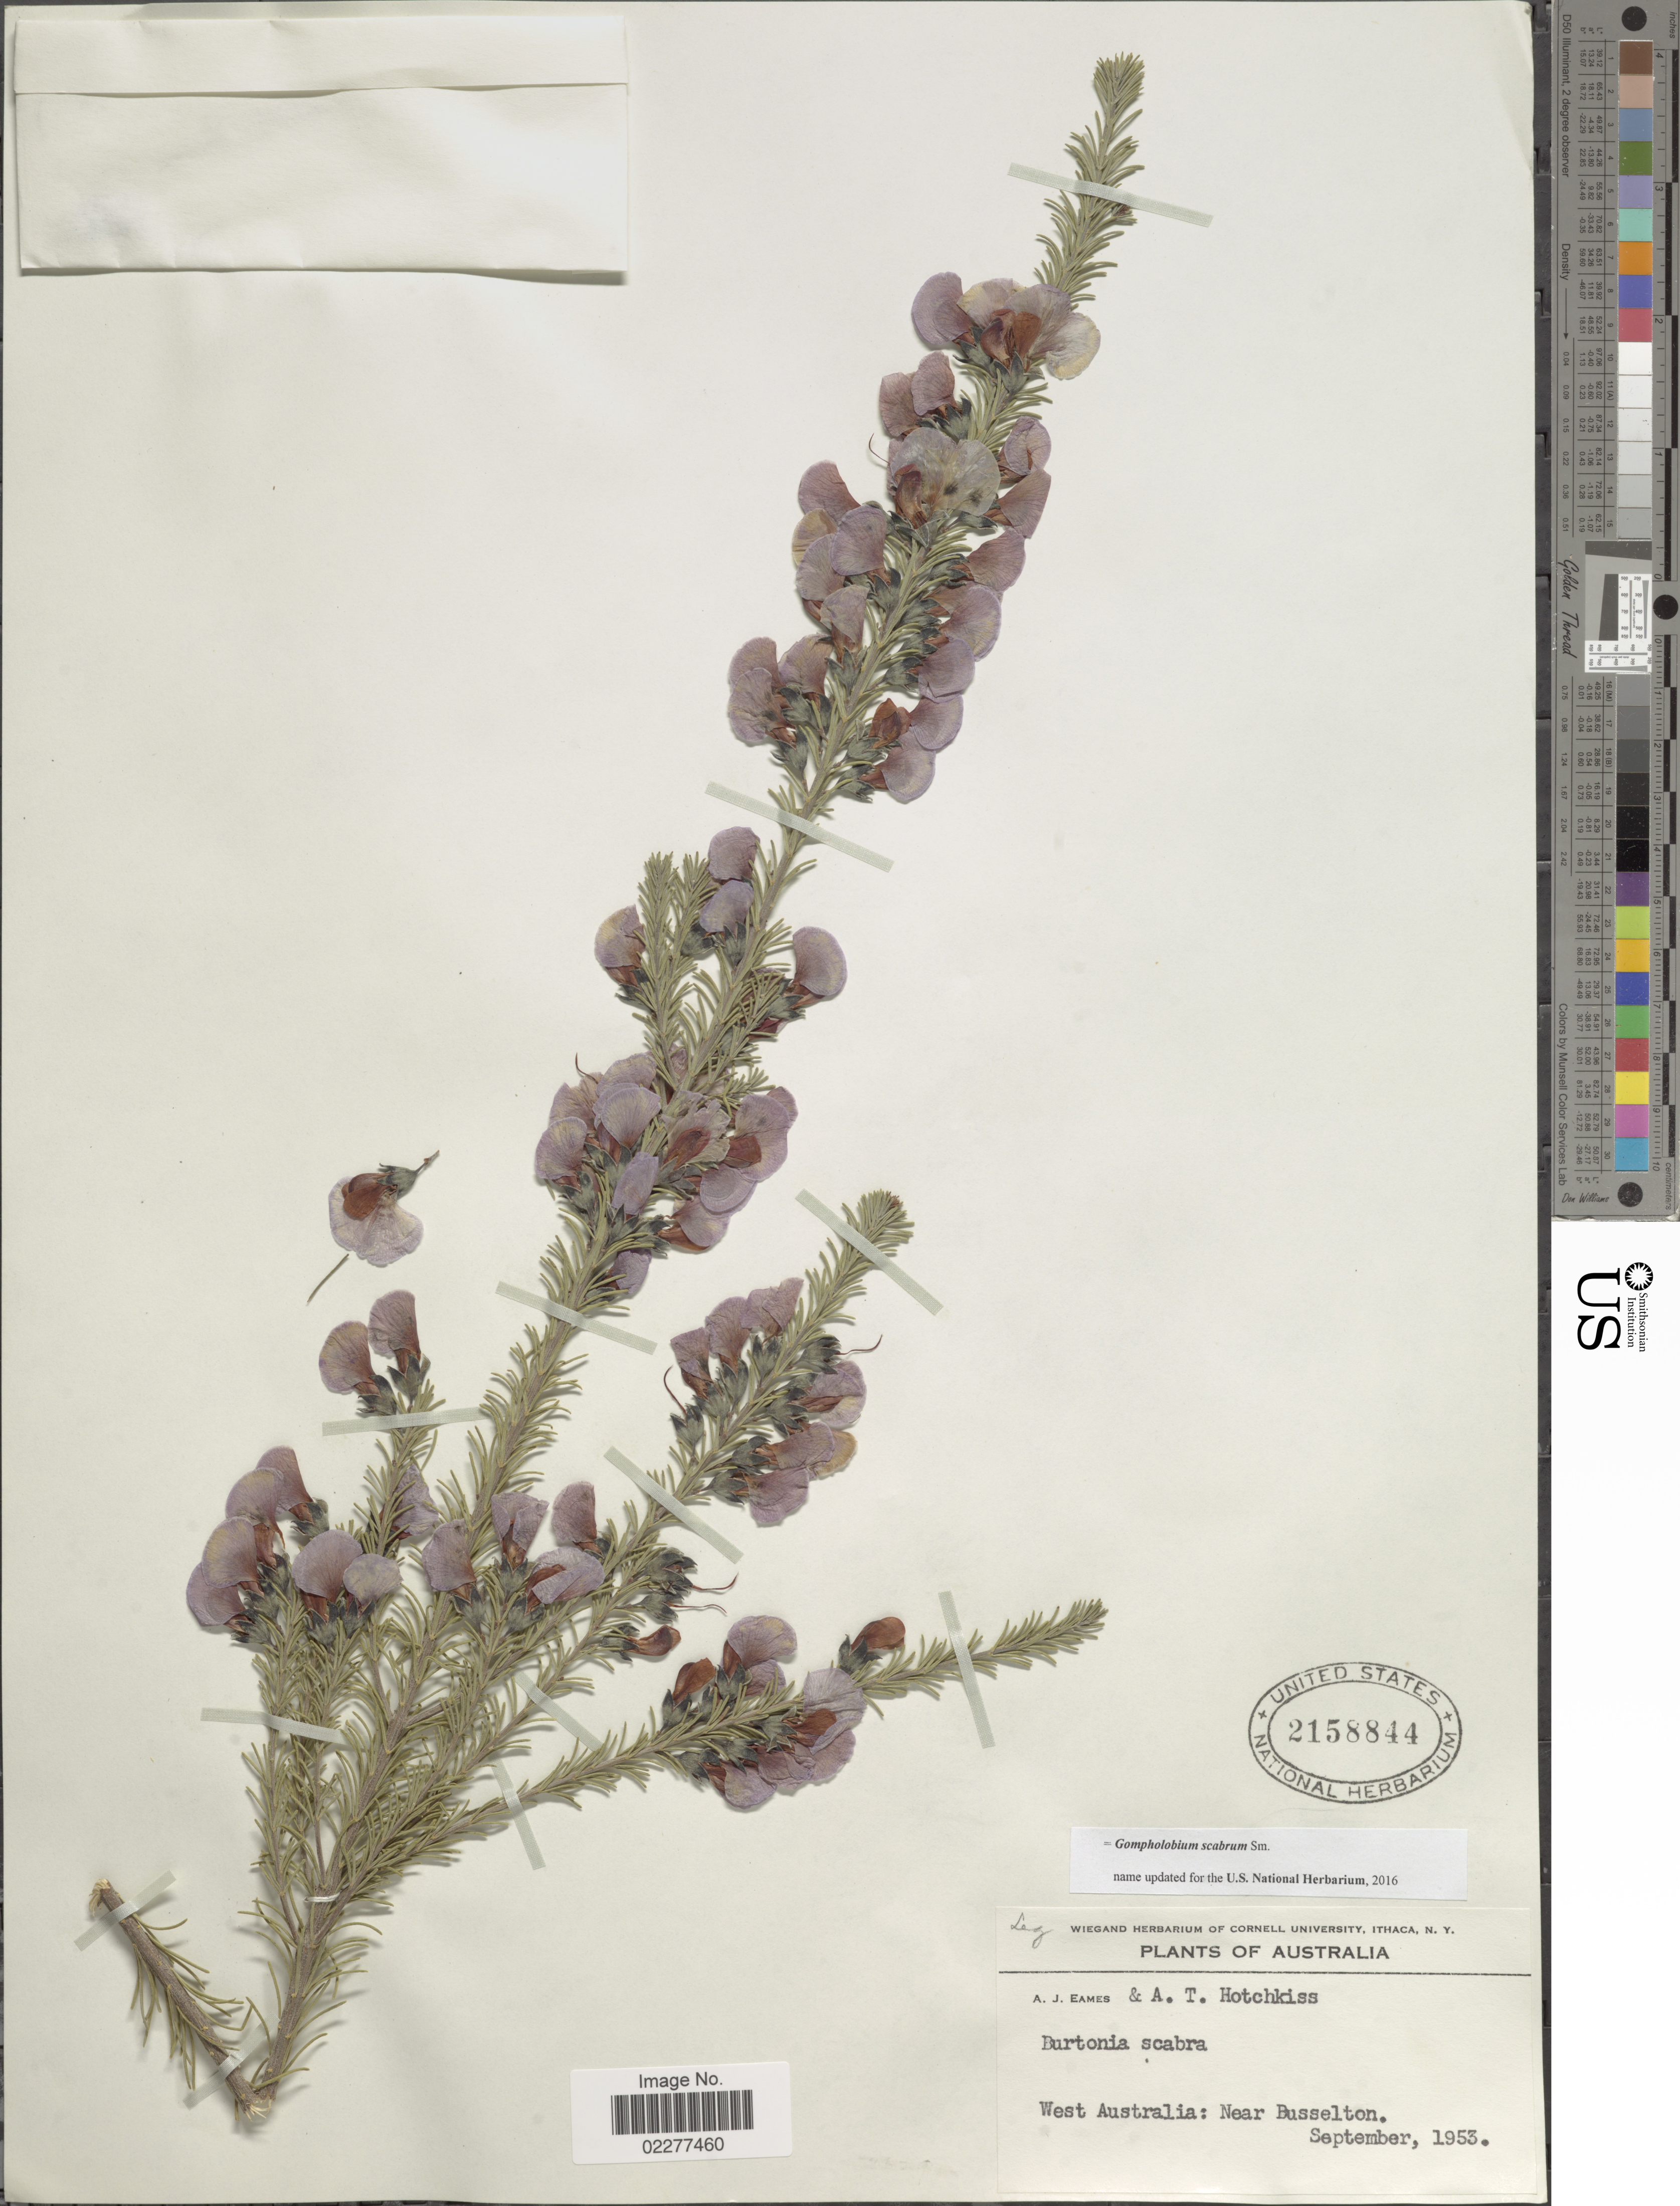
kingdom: Plantae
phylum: Tracheophyta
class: Magnoliopsida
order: Fabales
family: Fabaceae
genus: Gompholobium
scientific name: Gompholobium scabrum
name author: Sm.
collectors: A. J. Eames & A. Hotchkiss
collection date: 1953-09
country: Australia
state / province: Western Australia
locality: Near Busselton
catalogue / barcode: US 2158844